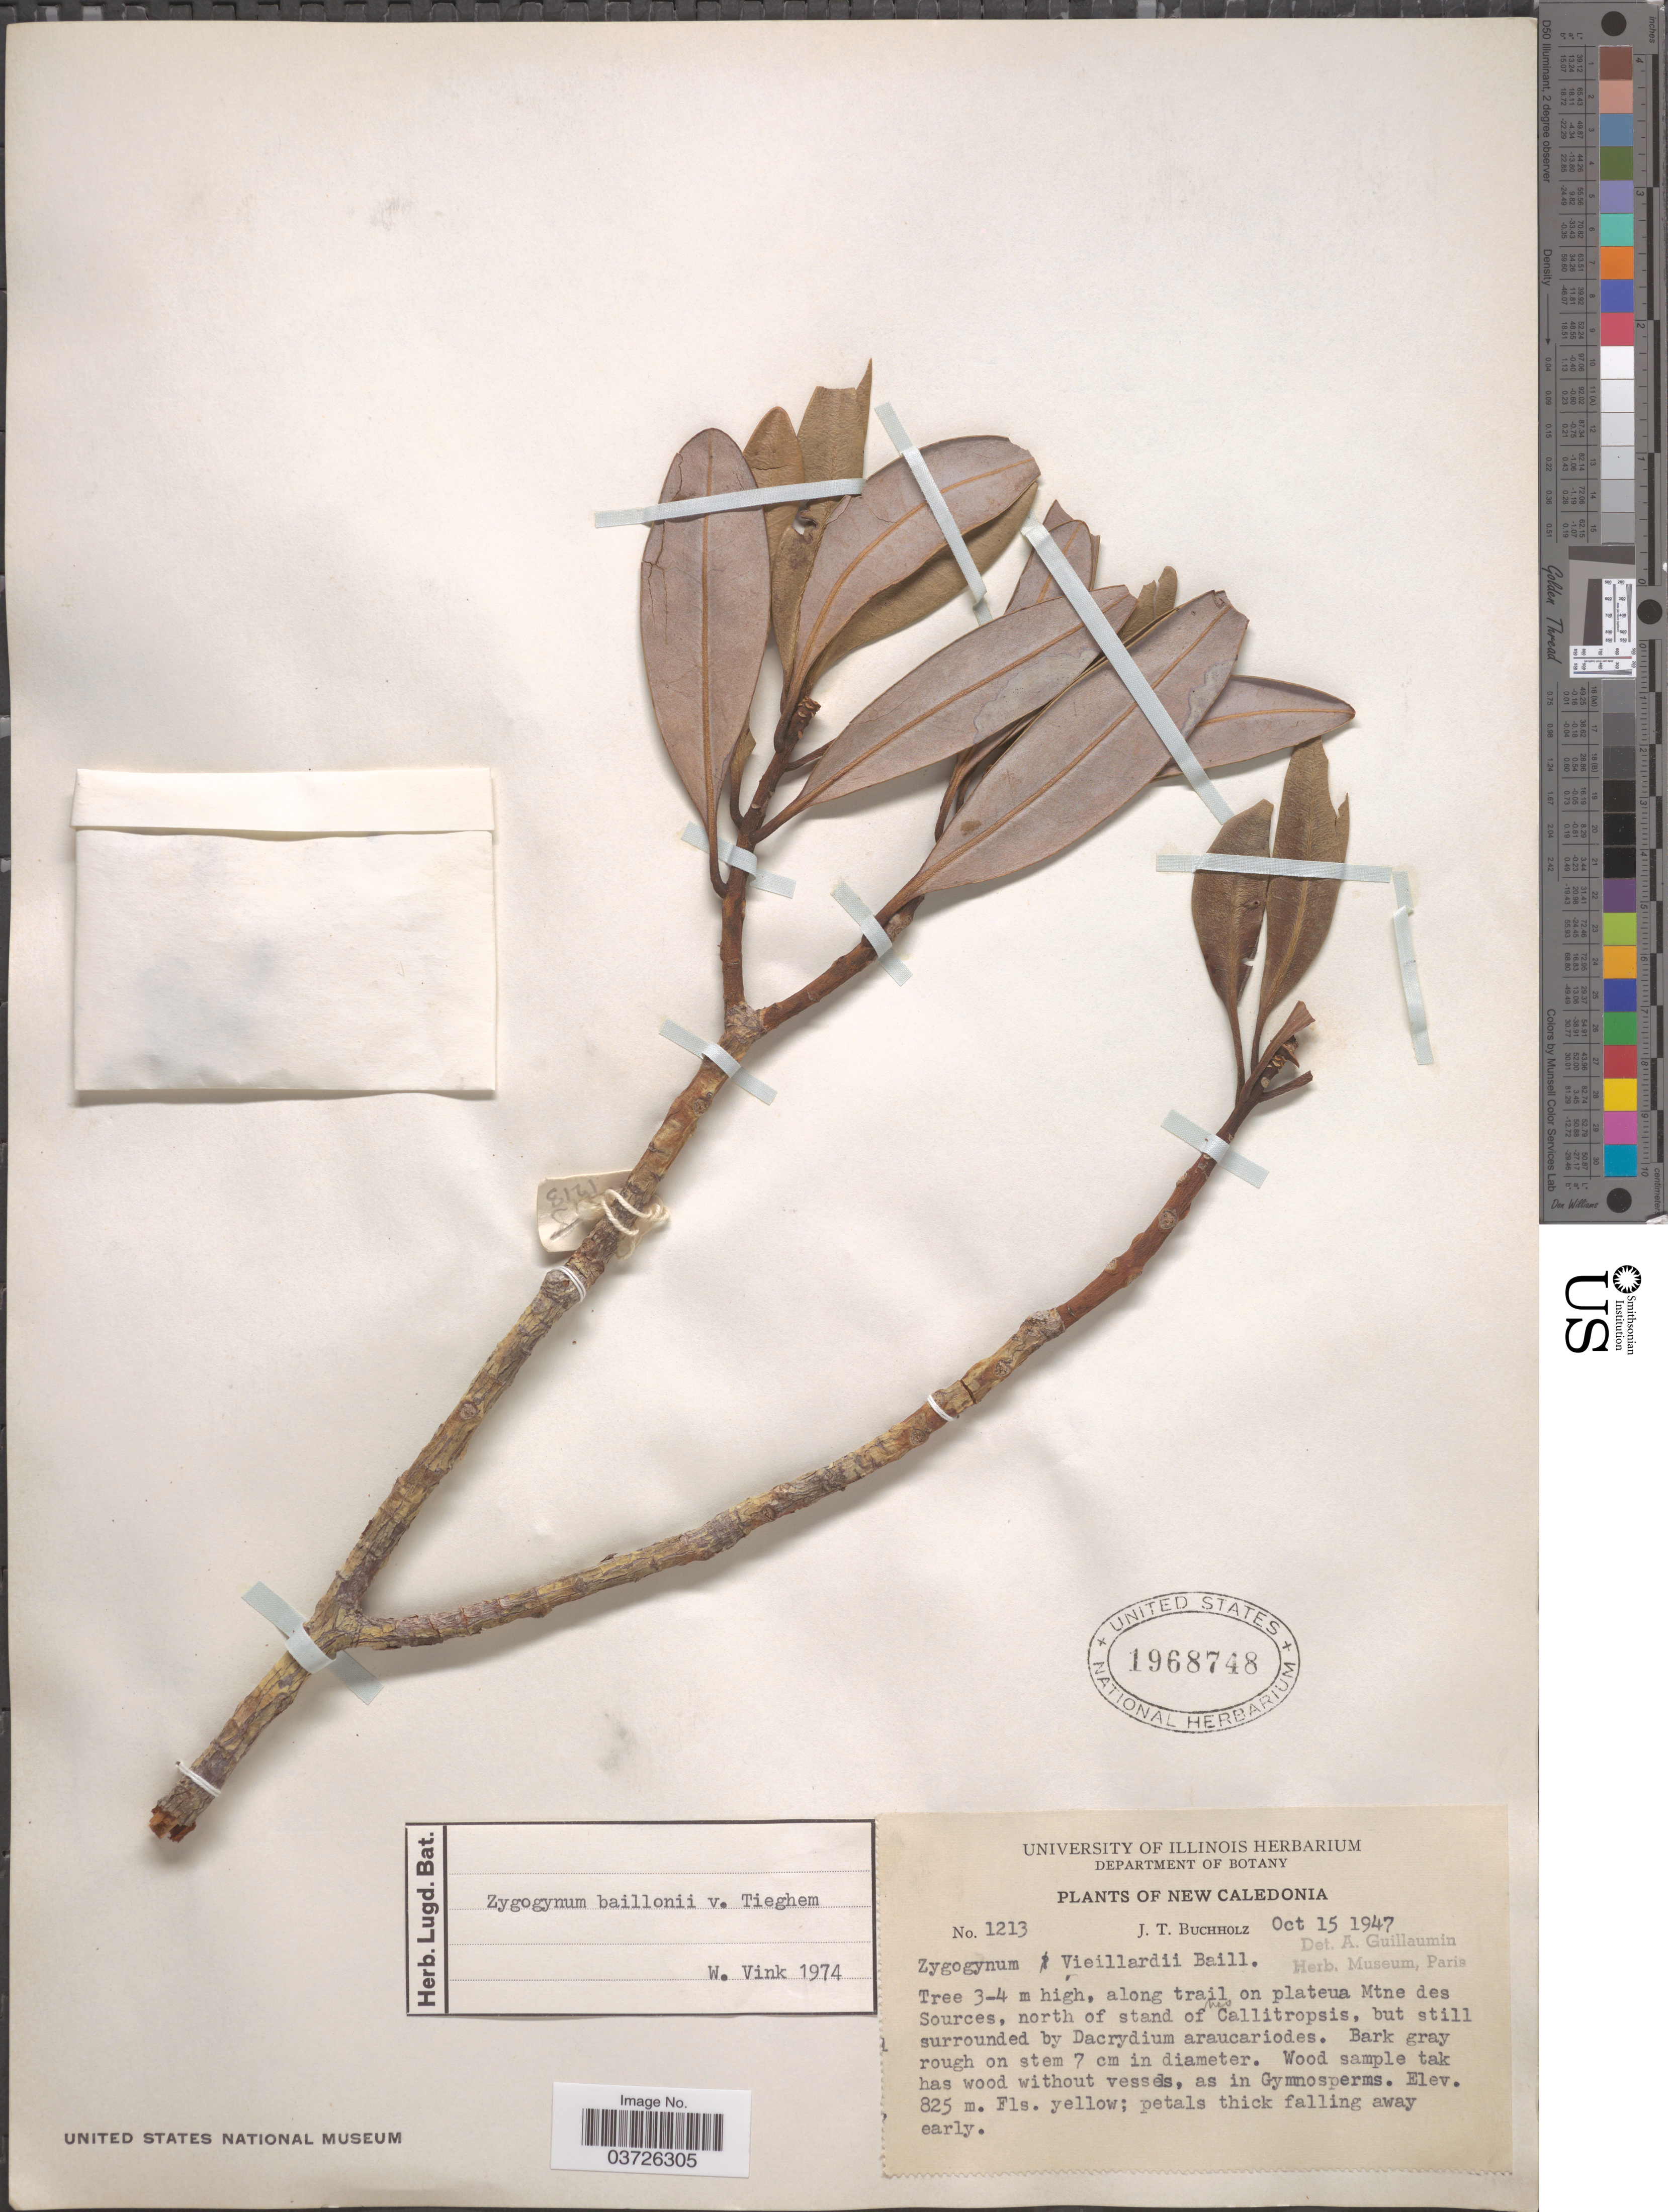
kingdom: Plantae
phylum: Tracheophyta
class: Magnoliopsida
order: Canellales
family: Winteraceae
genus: Zygogynum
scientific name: Zygogynum baillonii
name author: Tiegh.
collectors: J. T. Buchholz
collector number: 1213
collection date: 1947-10-15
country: New Caledonia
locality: Along trail on plateua Mtne des Sources, north of stand of Callitropsis.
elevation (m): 825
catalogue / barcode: US 1968748